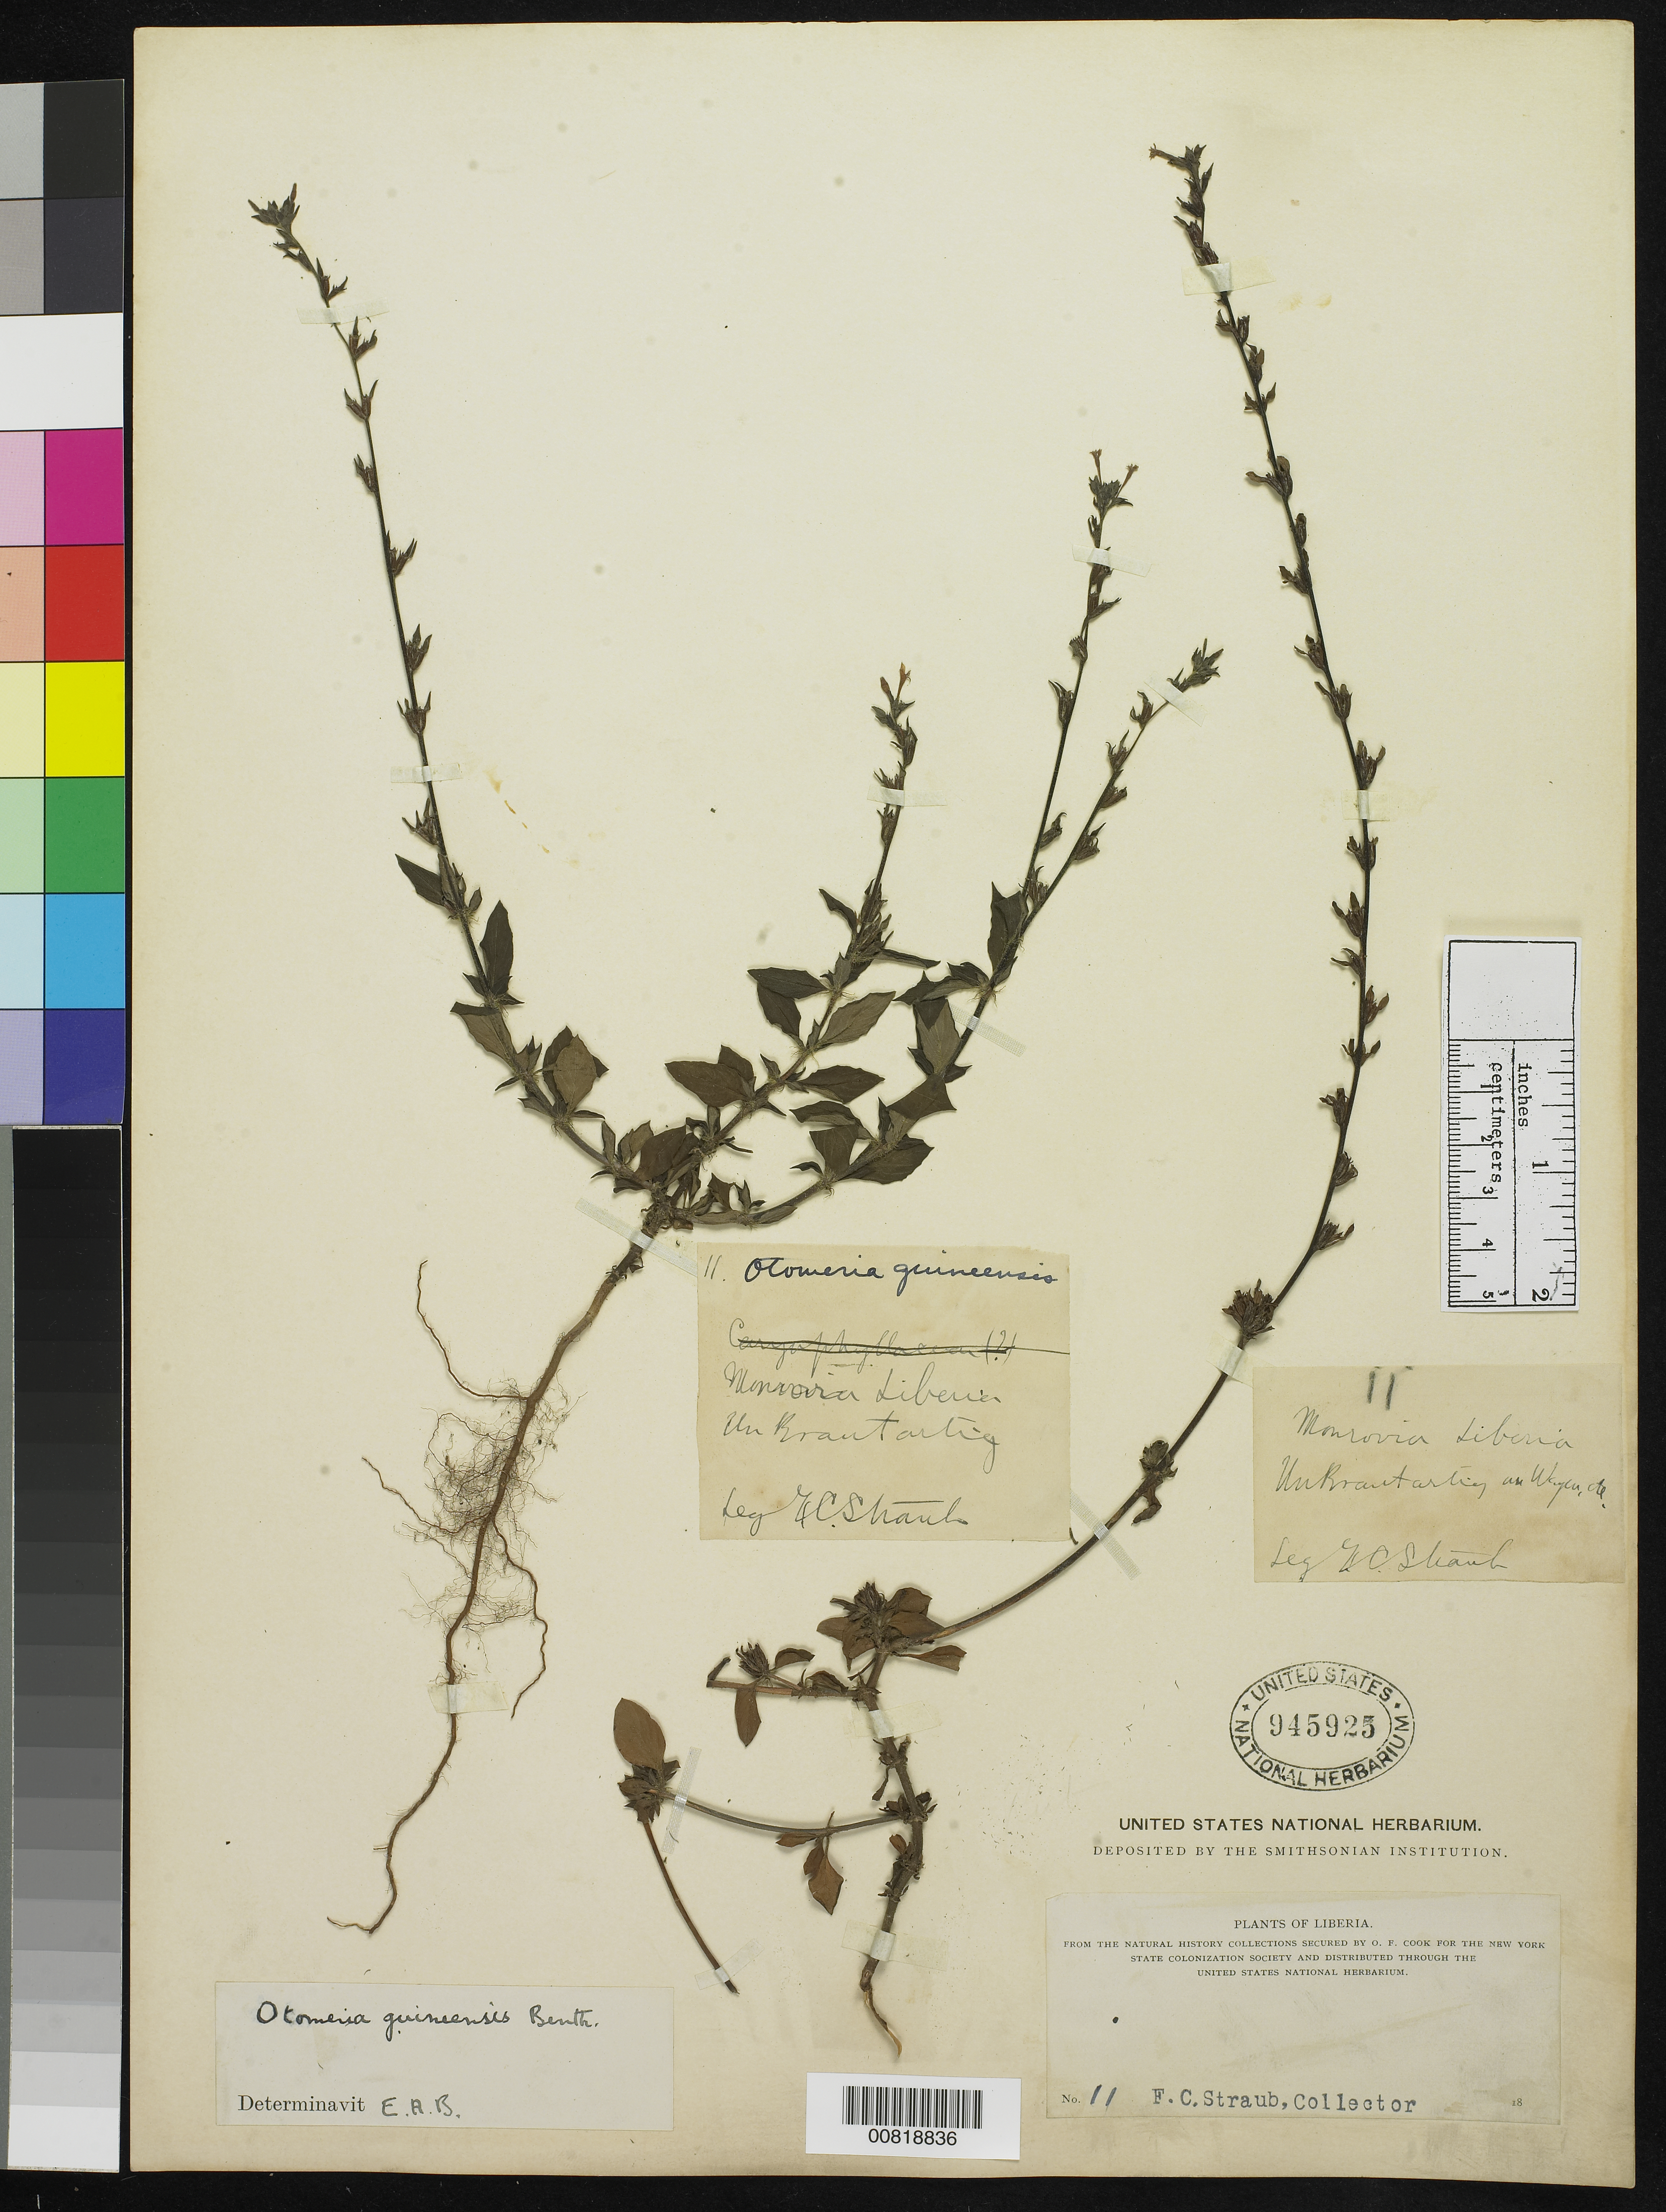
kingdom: Plantae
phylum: Tracheophyta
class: Magnoliopsida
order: Gentianales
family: Rubiaceae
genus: Otomeria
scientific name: Otomeria guineensis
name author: Benth.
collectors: F. Straub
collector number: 11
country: Liberia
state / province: Montserrado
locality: Monrovia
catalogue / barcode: US 945925